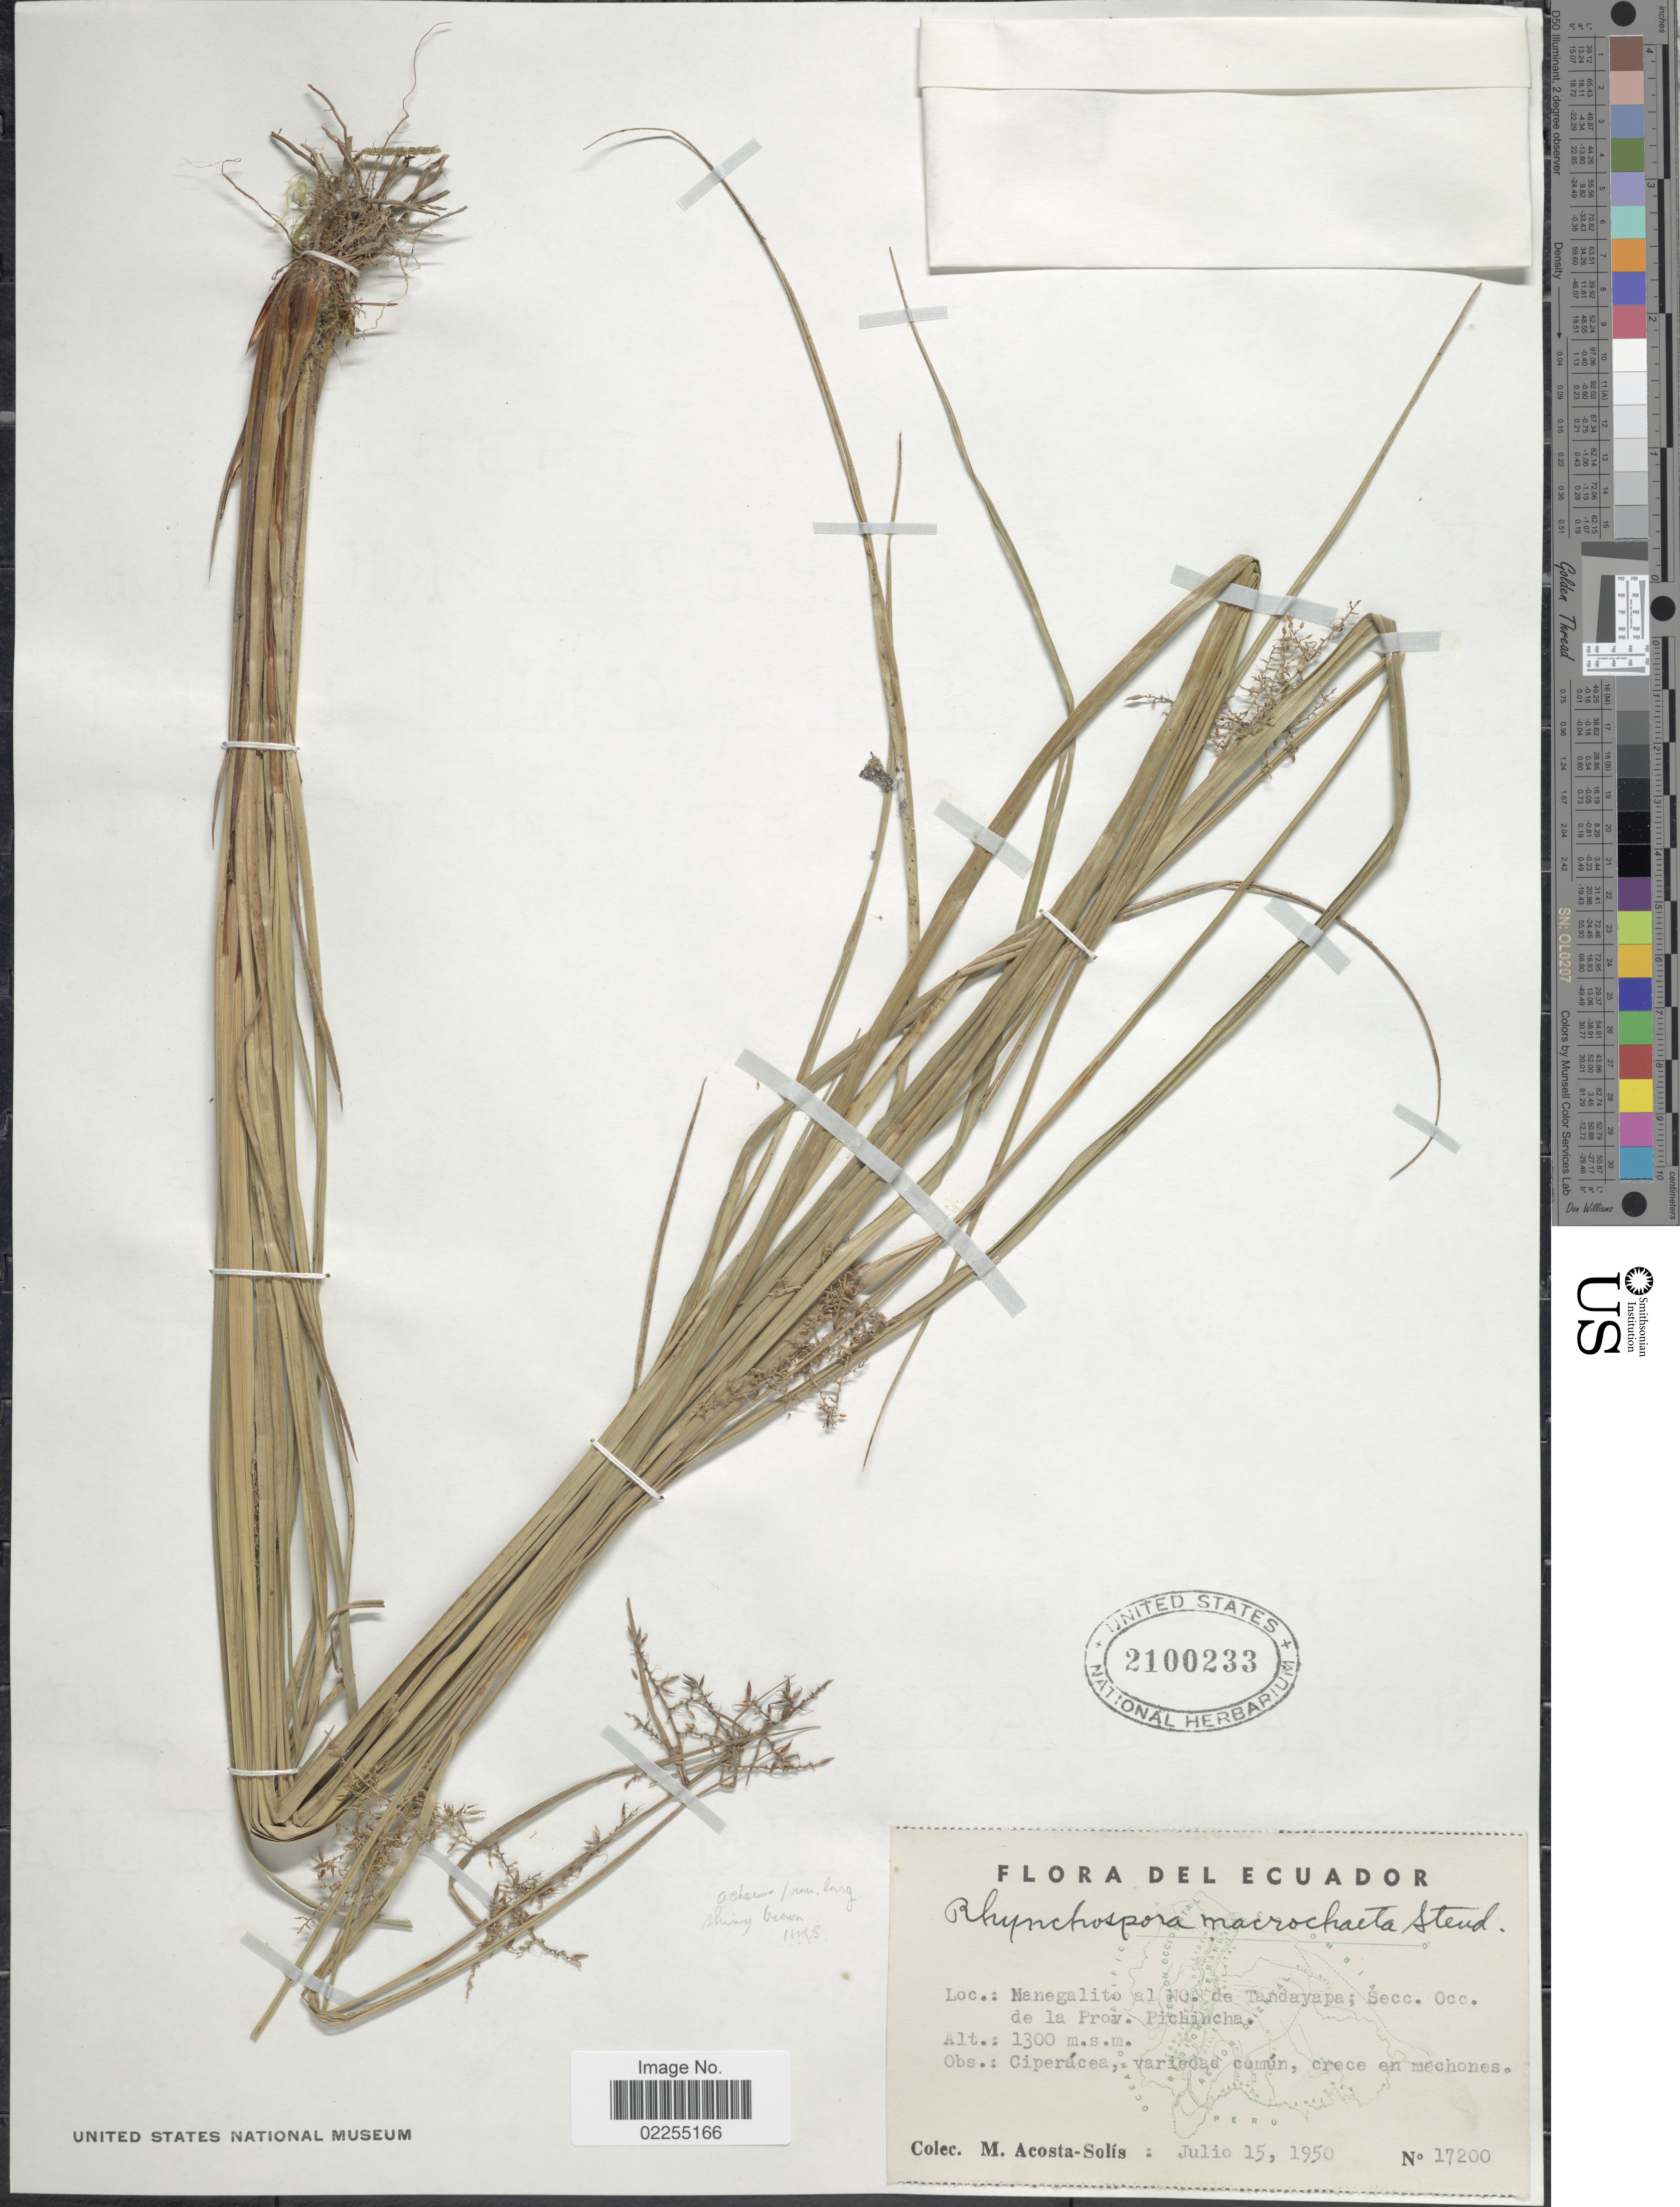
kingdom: Plantae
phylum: Tracheophyta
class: Liliopsida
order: Poales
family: Cyperaceae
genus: Rhynchospora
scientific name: Rhynchospora macrochaeta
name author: Steud. ex Boeckeler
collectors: M. Acosta Solis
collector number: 17200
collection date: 1950-07-15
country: Ecuador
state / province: Pichincha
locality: Nanegalito al NO. de Tandayapa; Secc. Occ. de la Prov. Pichincha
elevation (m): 1300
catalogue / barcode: US 2100233